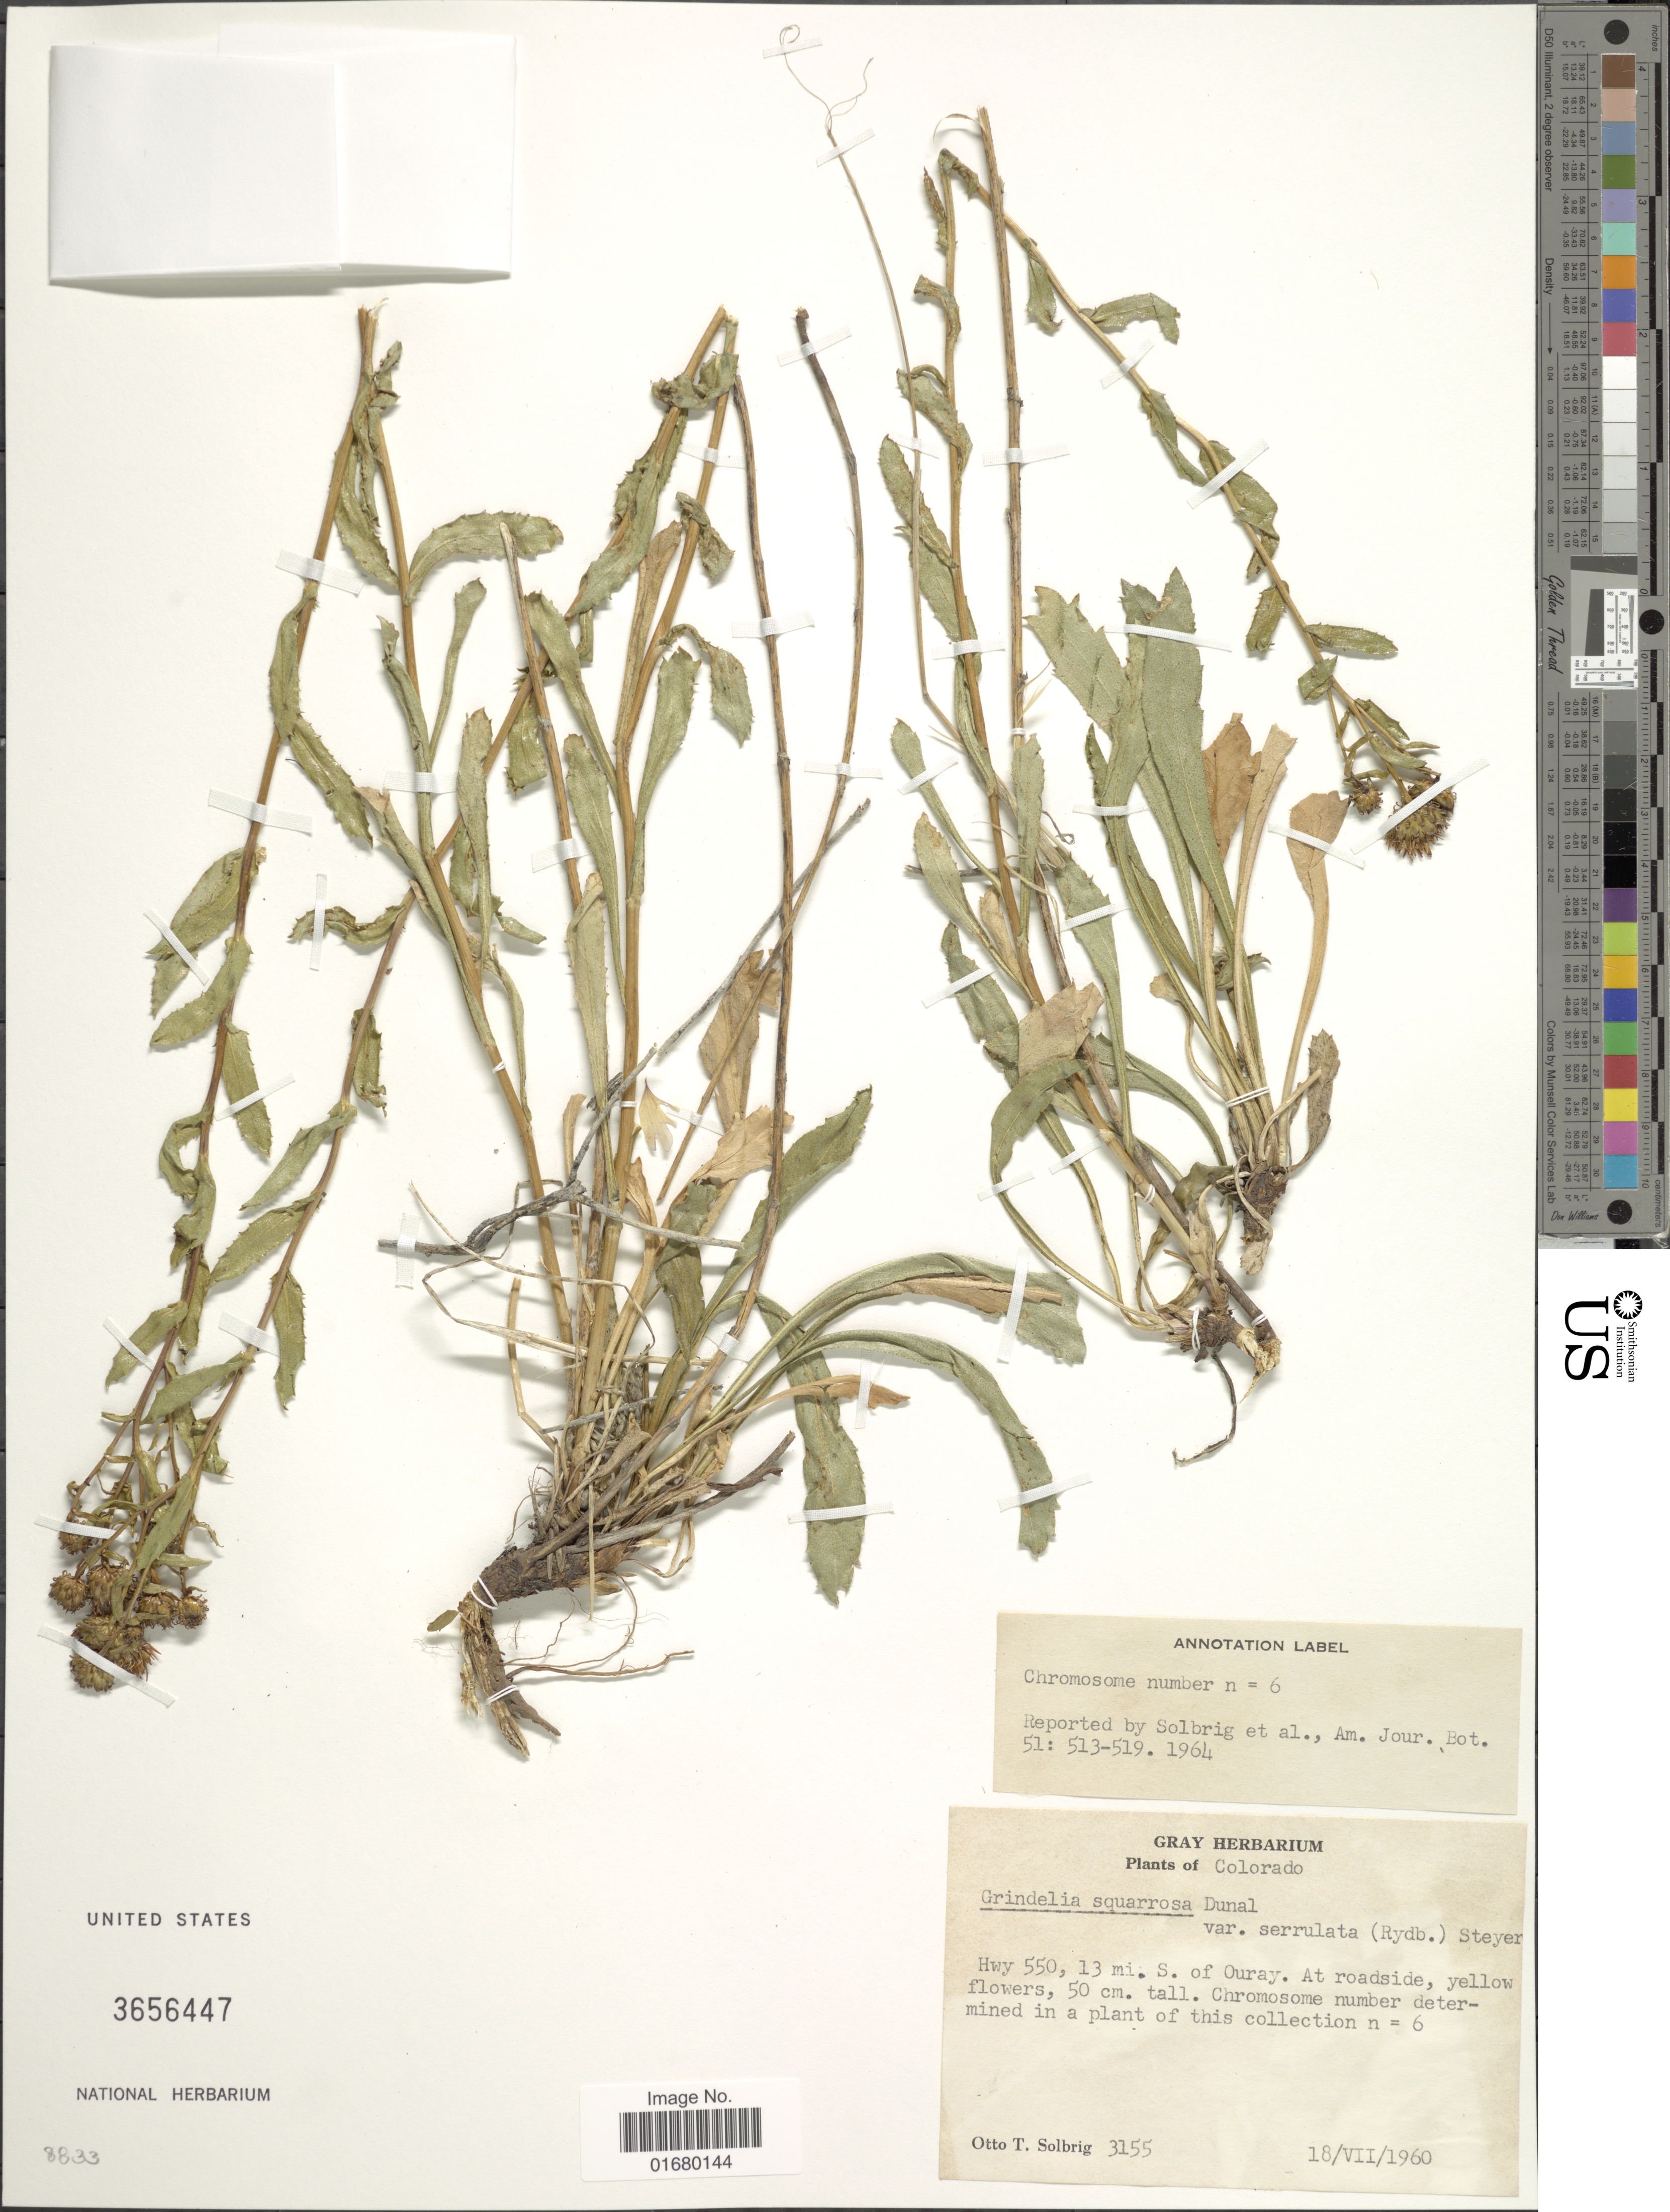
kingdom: Plantae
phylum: Tracheophyta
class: Magnoliopsida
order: Asterales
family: Asteraceae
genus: Grindelia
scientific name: Grindelia squarrosa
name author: (Pursh) Dunal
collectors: O. T. Solbrig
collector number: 3155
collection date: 1960-07-18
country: United States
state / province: Colorado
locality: Hwy 550, 13 mi. S. of Ouray.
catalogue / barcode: US 3656447